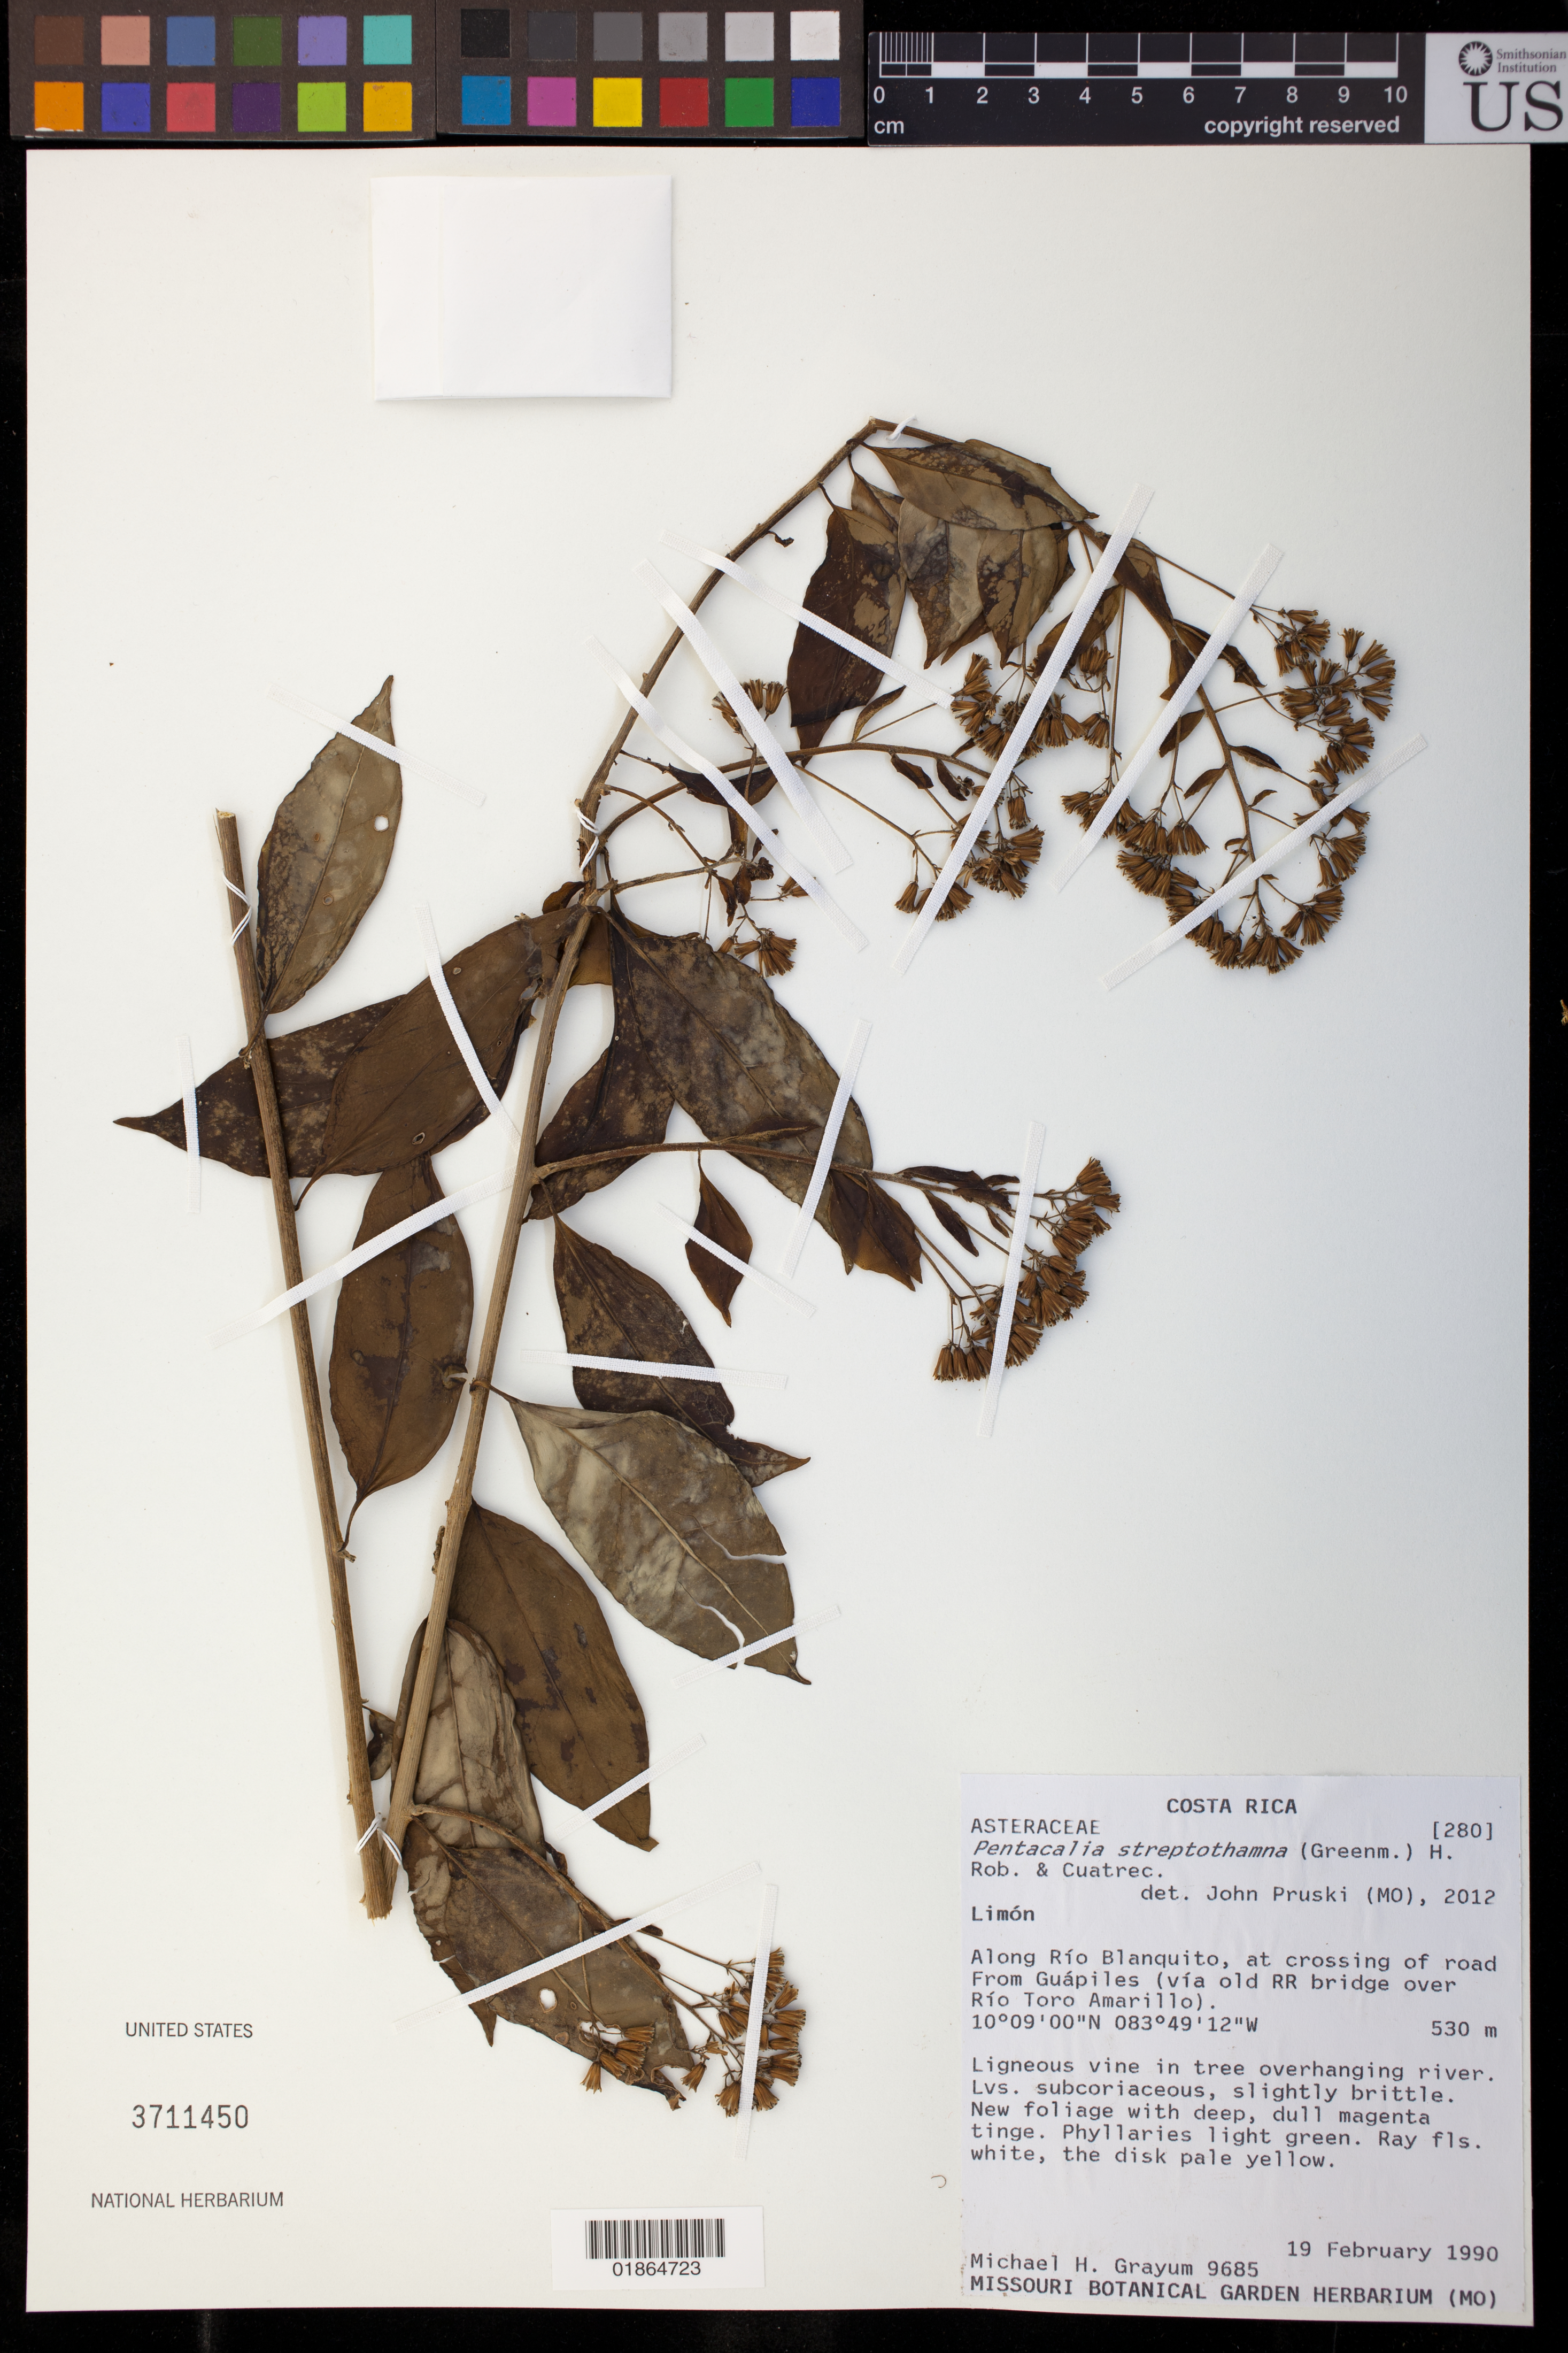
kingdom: Plantae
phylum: Tracheophyta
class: Magnoliopsida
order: Asterales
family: Asteraceae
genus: Pentacalia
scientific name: Pentacalia streptothamna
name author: (Greenm. ex Standl.) H. Rob. & Cuatrec.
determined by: Pruski, J. F.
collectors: M. H. Grayum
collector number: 9685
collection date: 1990-02-19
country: Costa Rica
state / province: Limón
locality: Along Rio Blanquito, at crossing of road from Guapiles (via old RR bridge over Rio toro Amarillo).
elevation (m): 530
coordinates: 10 09 00 N, 083 49 12 W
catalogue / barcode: US 3711450